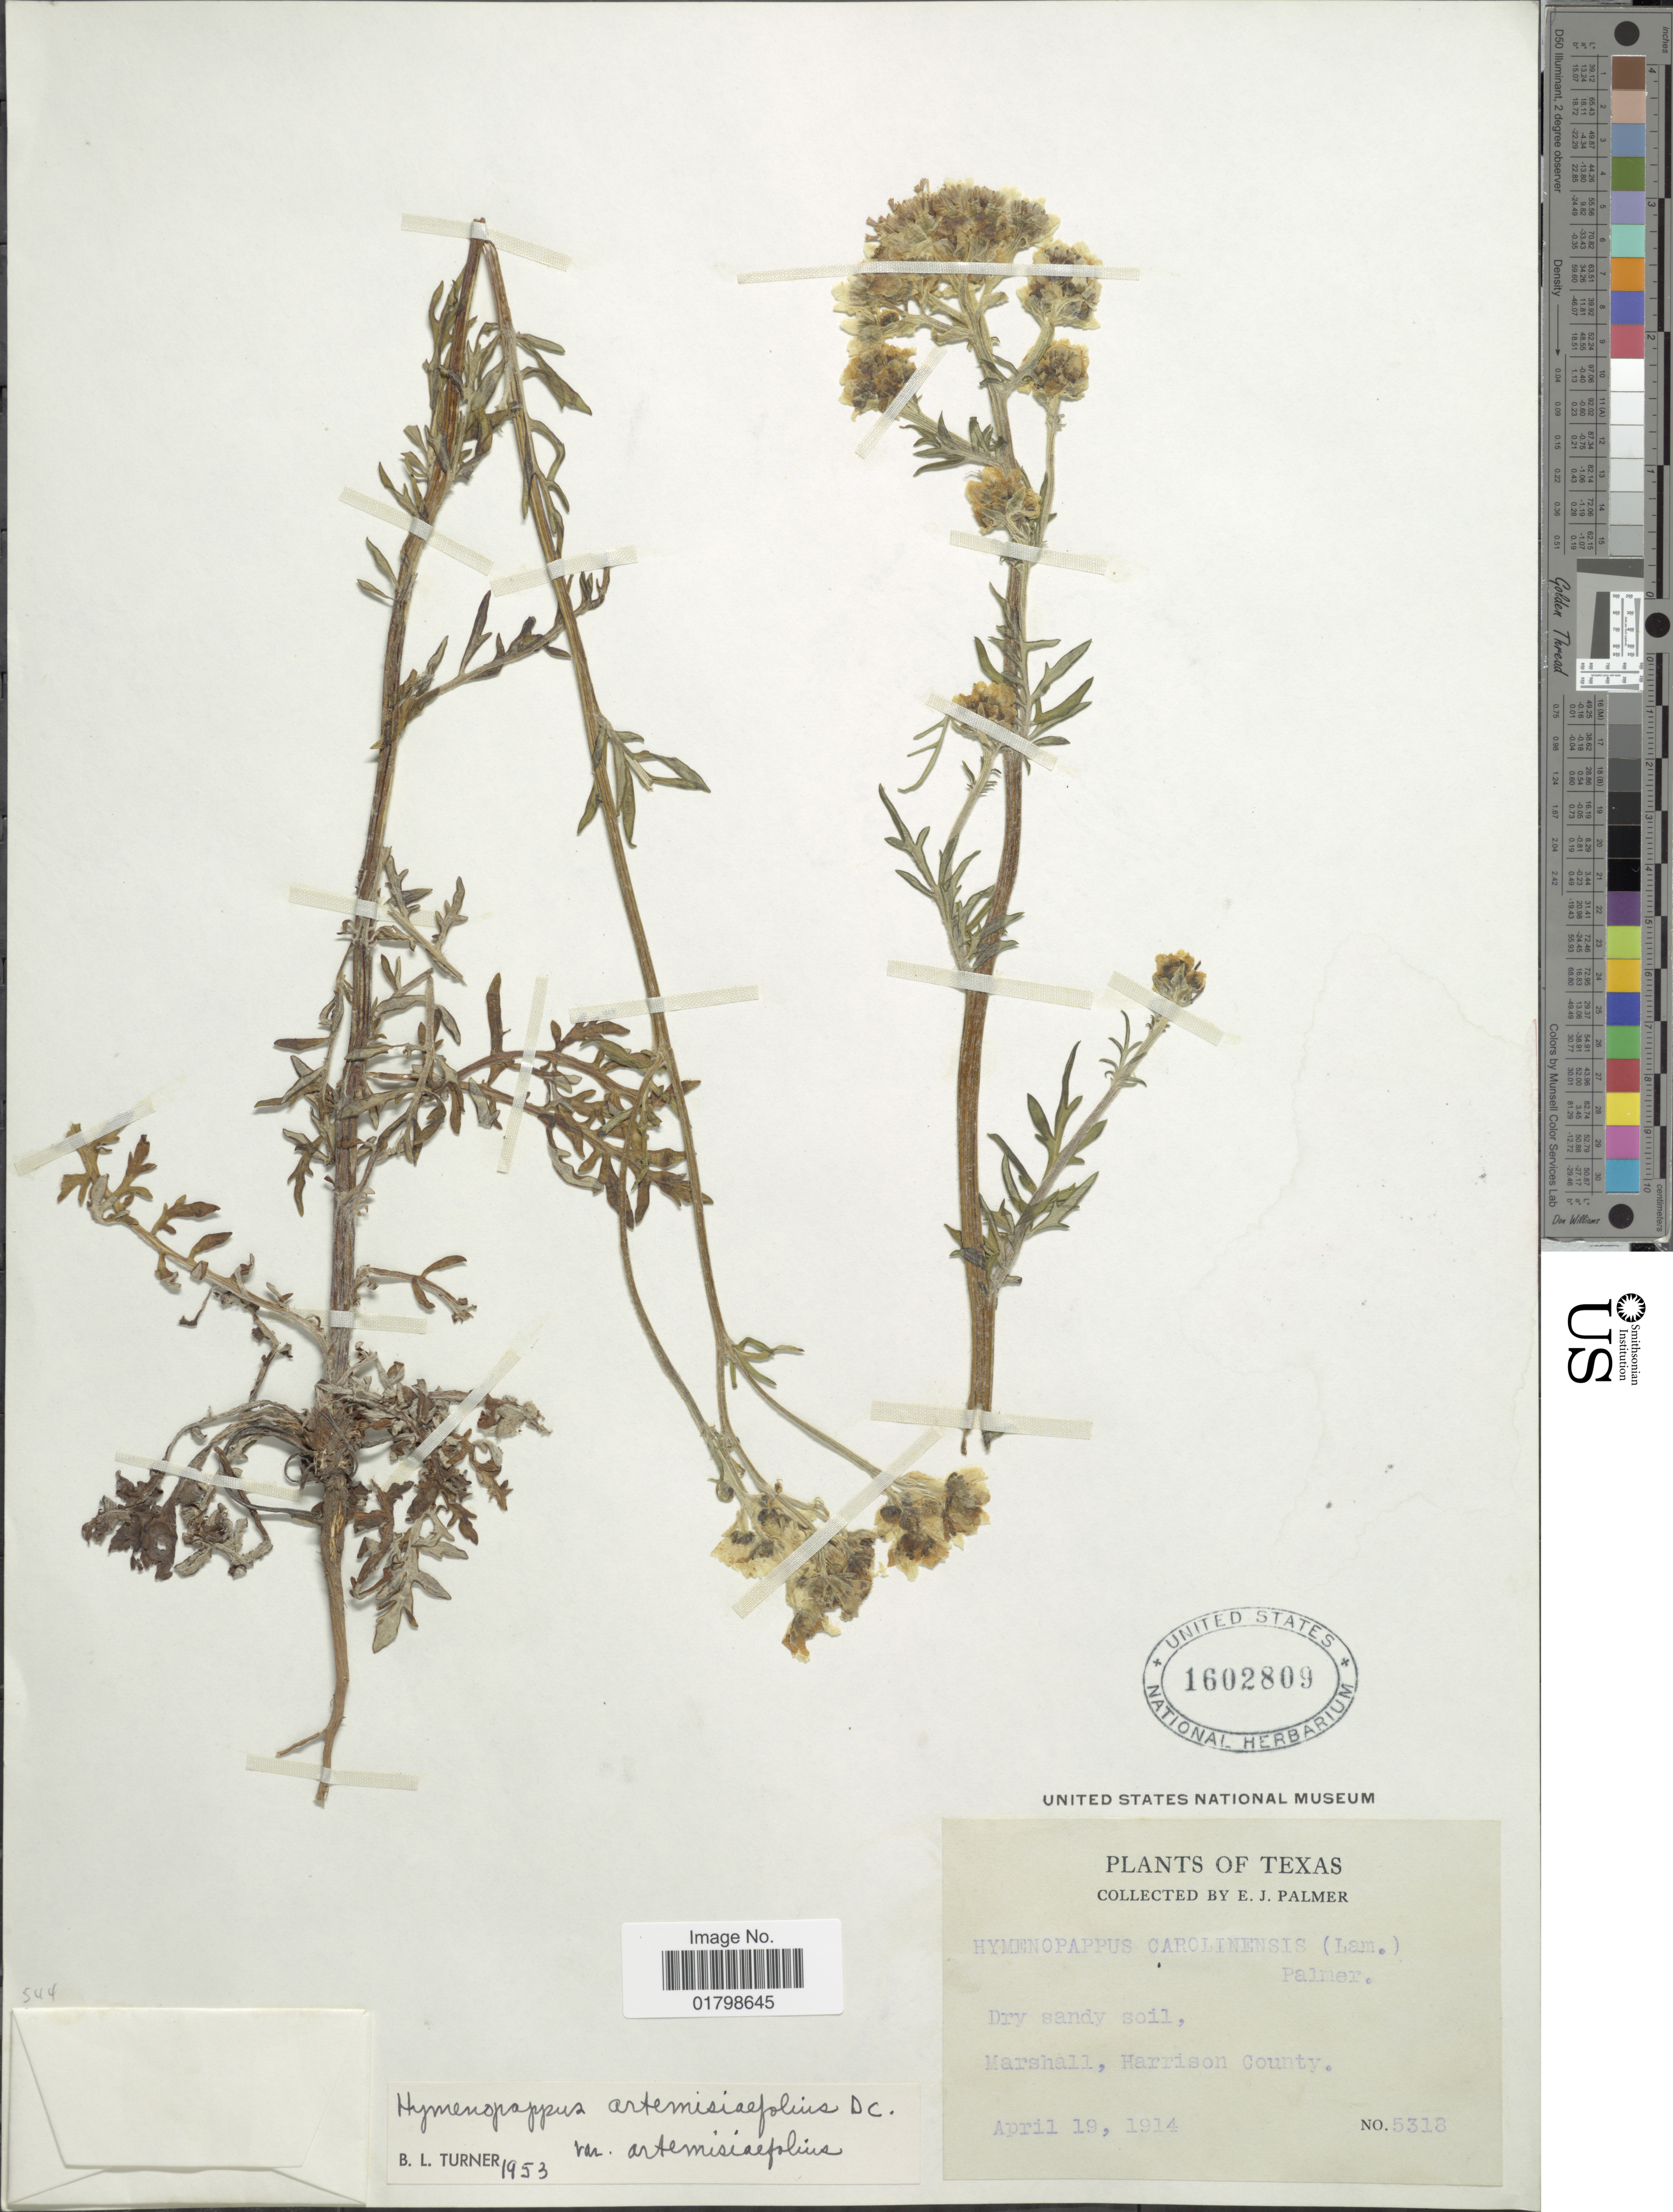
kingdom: Plantae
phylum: Tracheophyta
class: Magnoliopsida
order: Asterales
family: Asteraceae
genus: Hymenopappus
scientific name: Hymenopappus artemisiifolius var. artemisiifolius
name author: DC.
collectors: E. J. Palmer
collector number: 5318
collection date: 1914-04-19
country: United States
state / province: Texas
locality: Marshall, Harrison county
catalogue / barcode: US 1602809